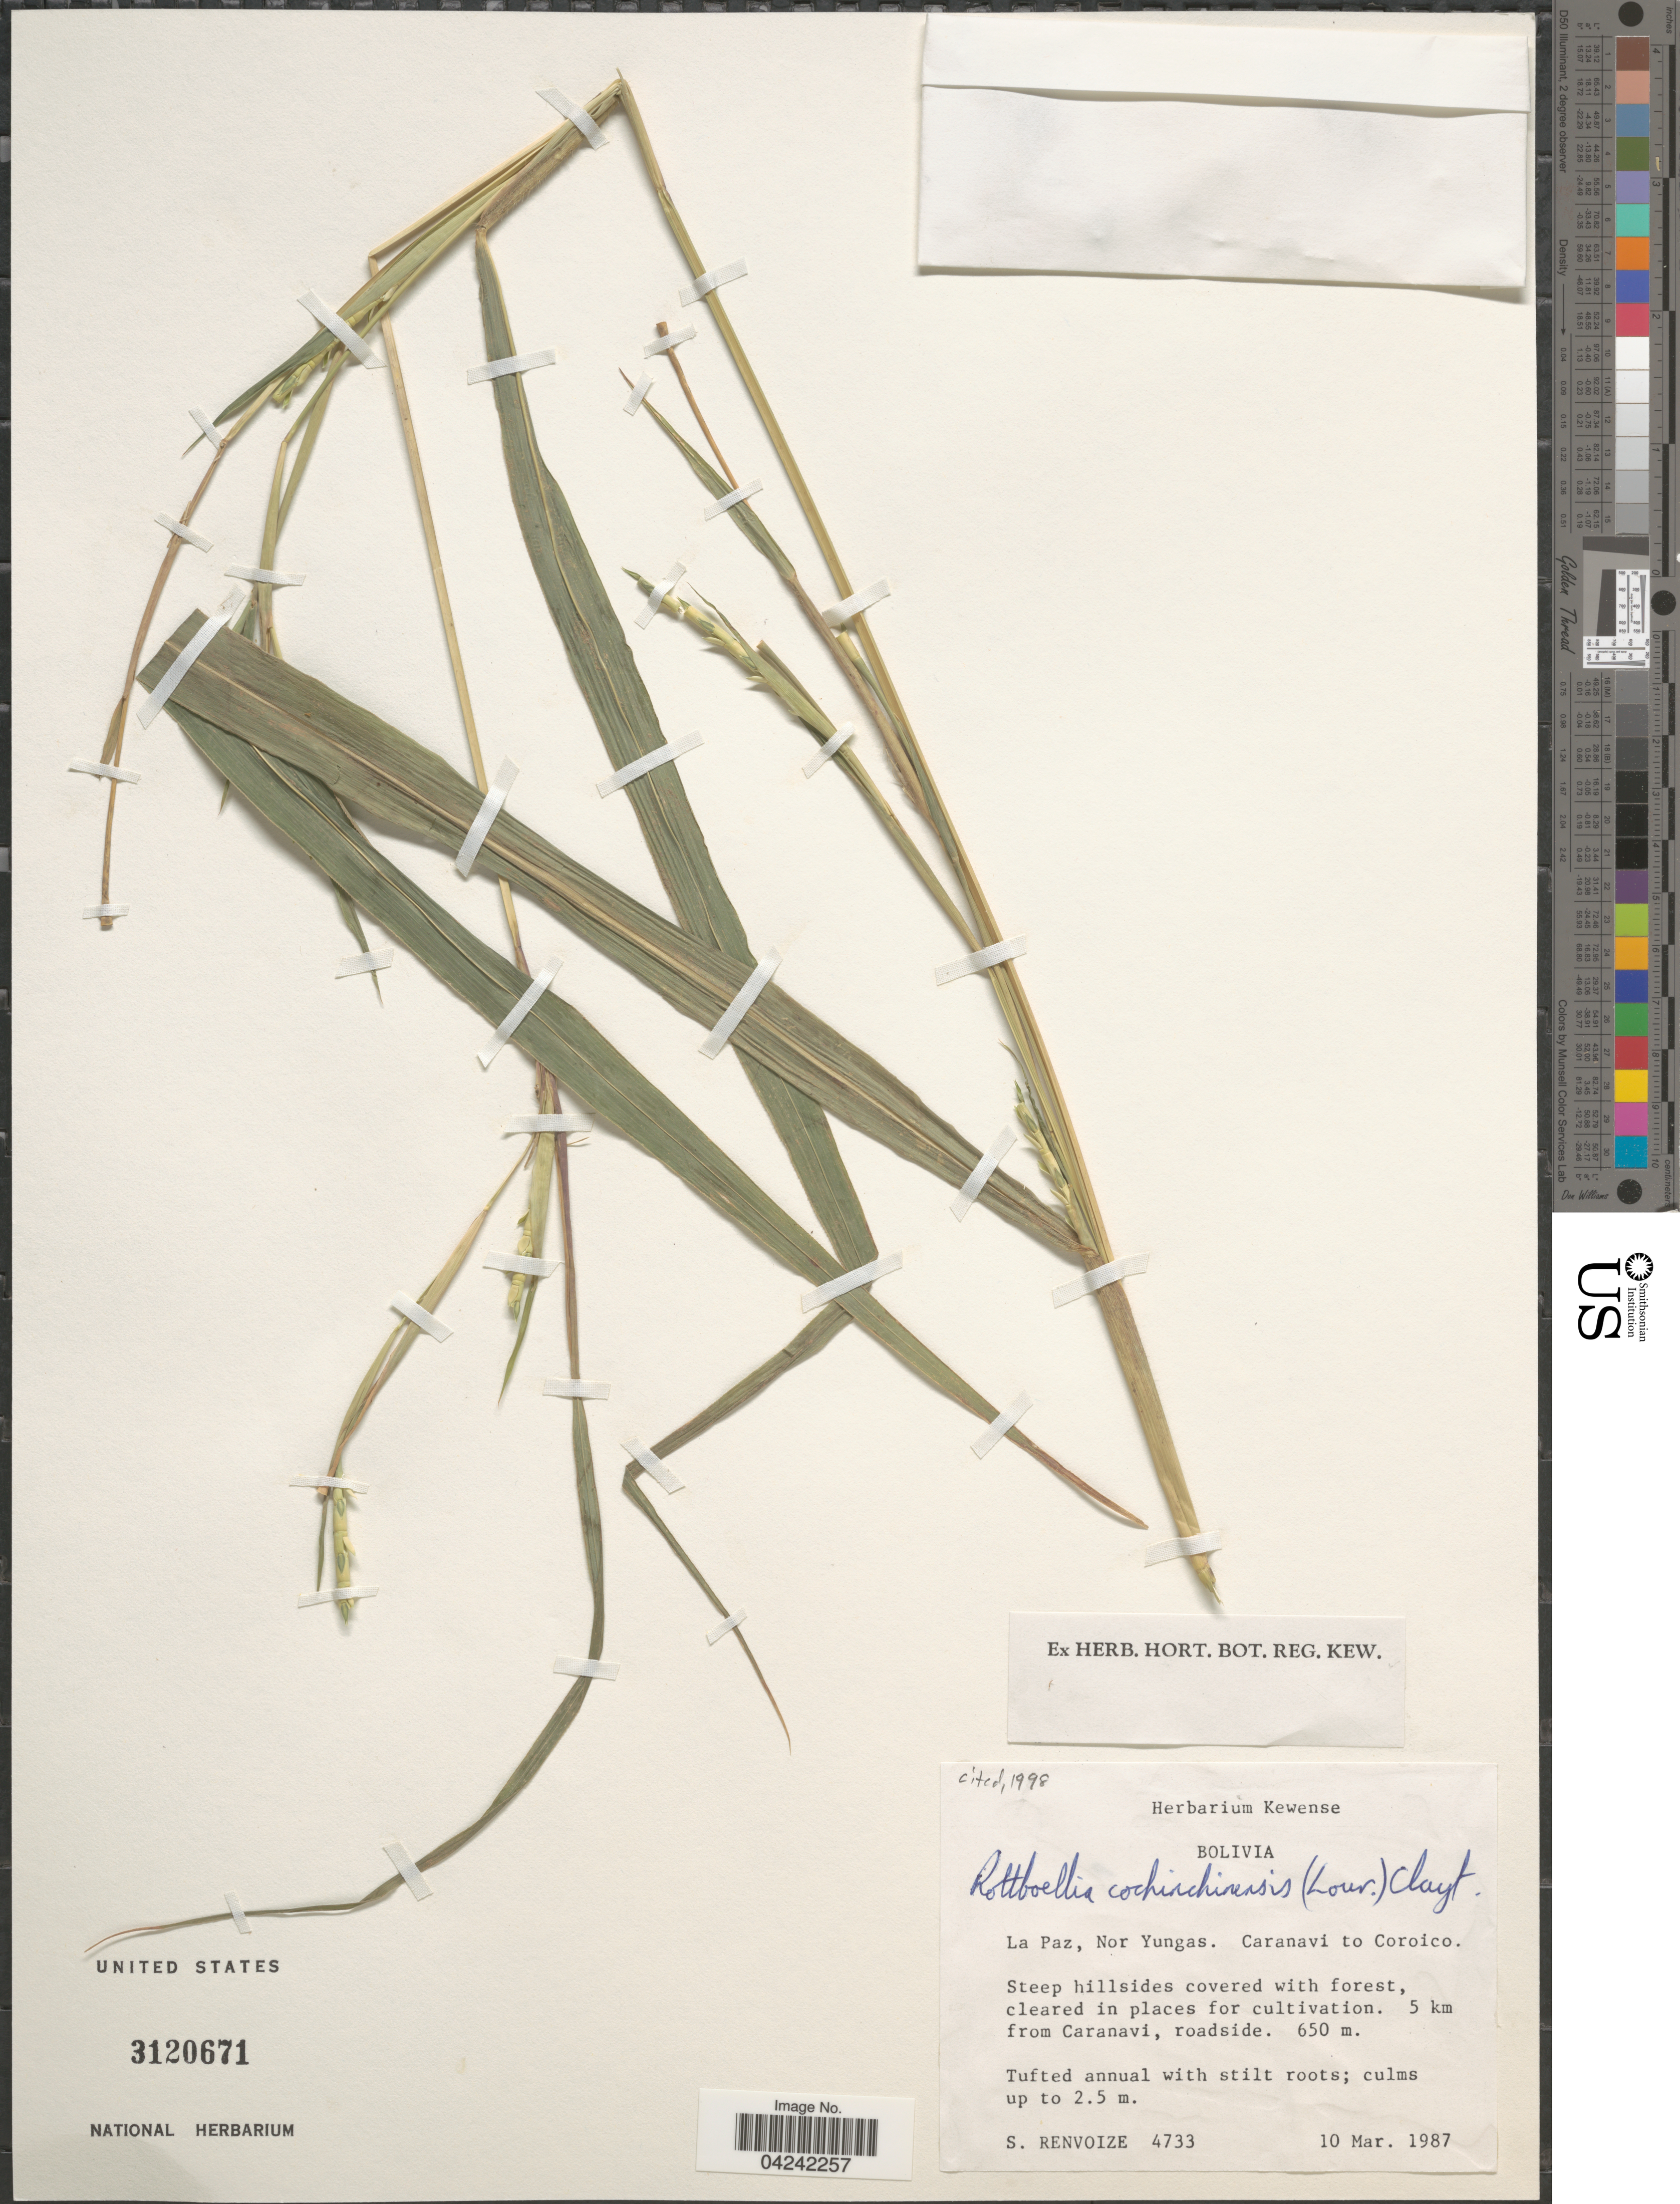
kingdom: Plantae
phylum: Tracheophyta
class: Liliopsida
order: Poales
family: Poaceae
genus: Rottboellia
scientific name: Rottboellia cochinchinensis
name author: (Lour.) Clayton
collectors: S. A. Renvoize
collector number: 4733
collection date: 1987-03-10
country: Bolivia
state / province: La Paz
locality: Nor Yungas. Caranavi to Coroico. 5 km from Caranavi, roadside.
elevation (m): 650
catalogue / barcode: US 3120671